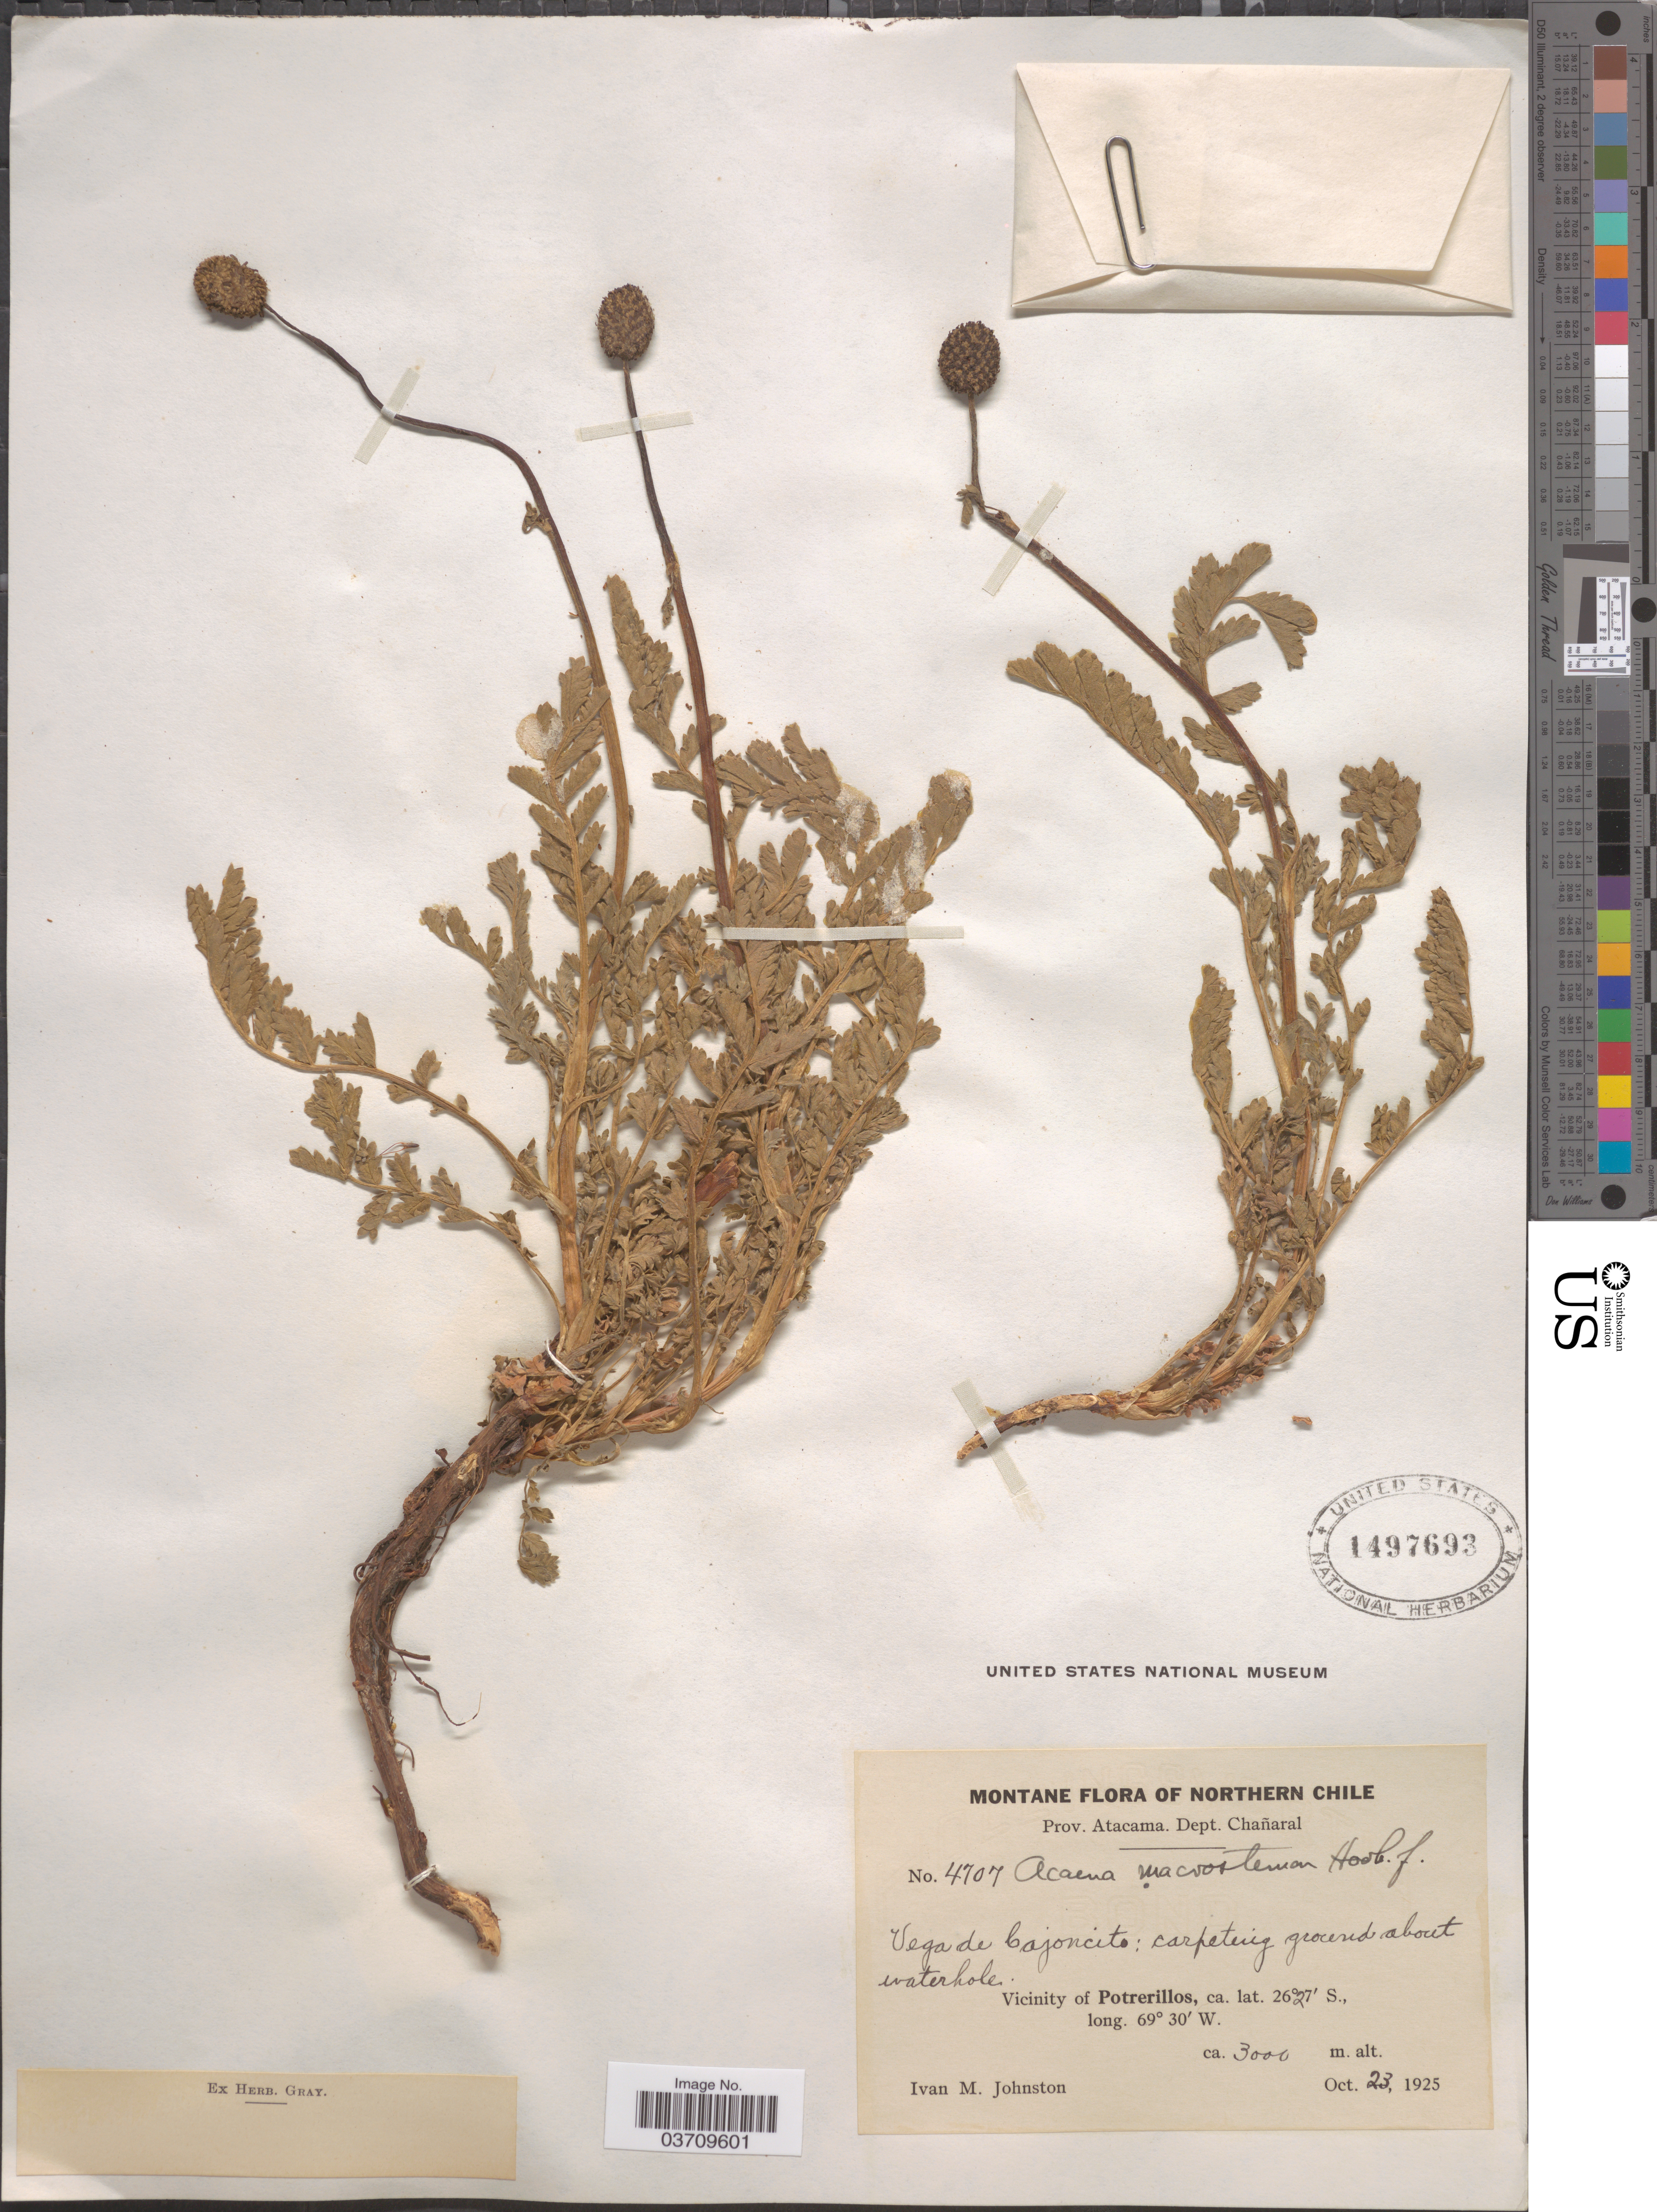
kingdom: Plantae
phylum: Tracheophyta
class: Magnoliopsida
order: Rosales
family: Rosaceae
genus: Acaena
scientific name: Acaena magellanica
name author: Vahl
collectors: I.M. Johnston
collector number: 4707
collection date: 1925-10-23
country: Chile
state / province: Atacama (III)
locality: Northern Chile. Dept. Chañaral. Vega de Cajoncito. Vicinity of Potrerillos.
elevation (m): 3000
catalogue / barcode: US 1497693